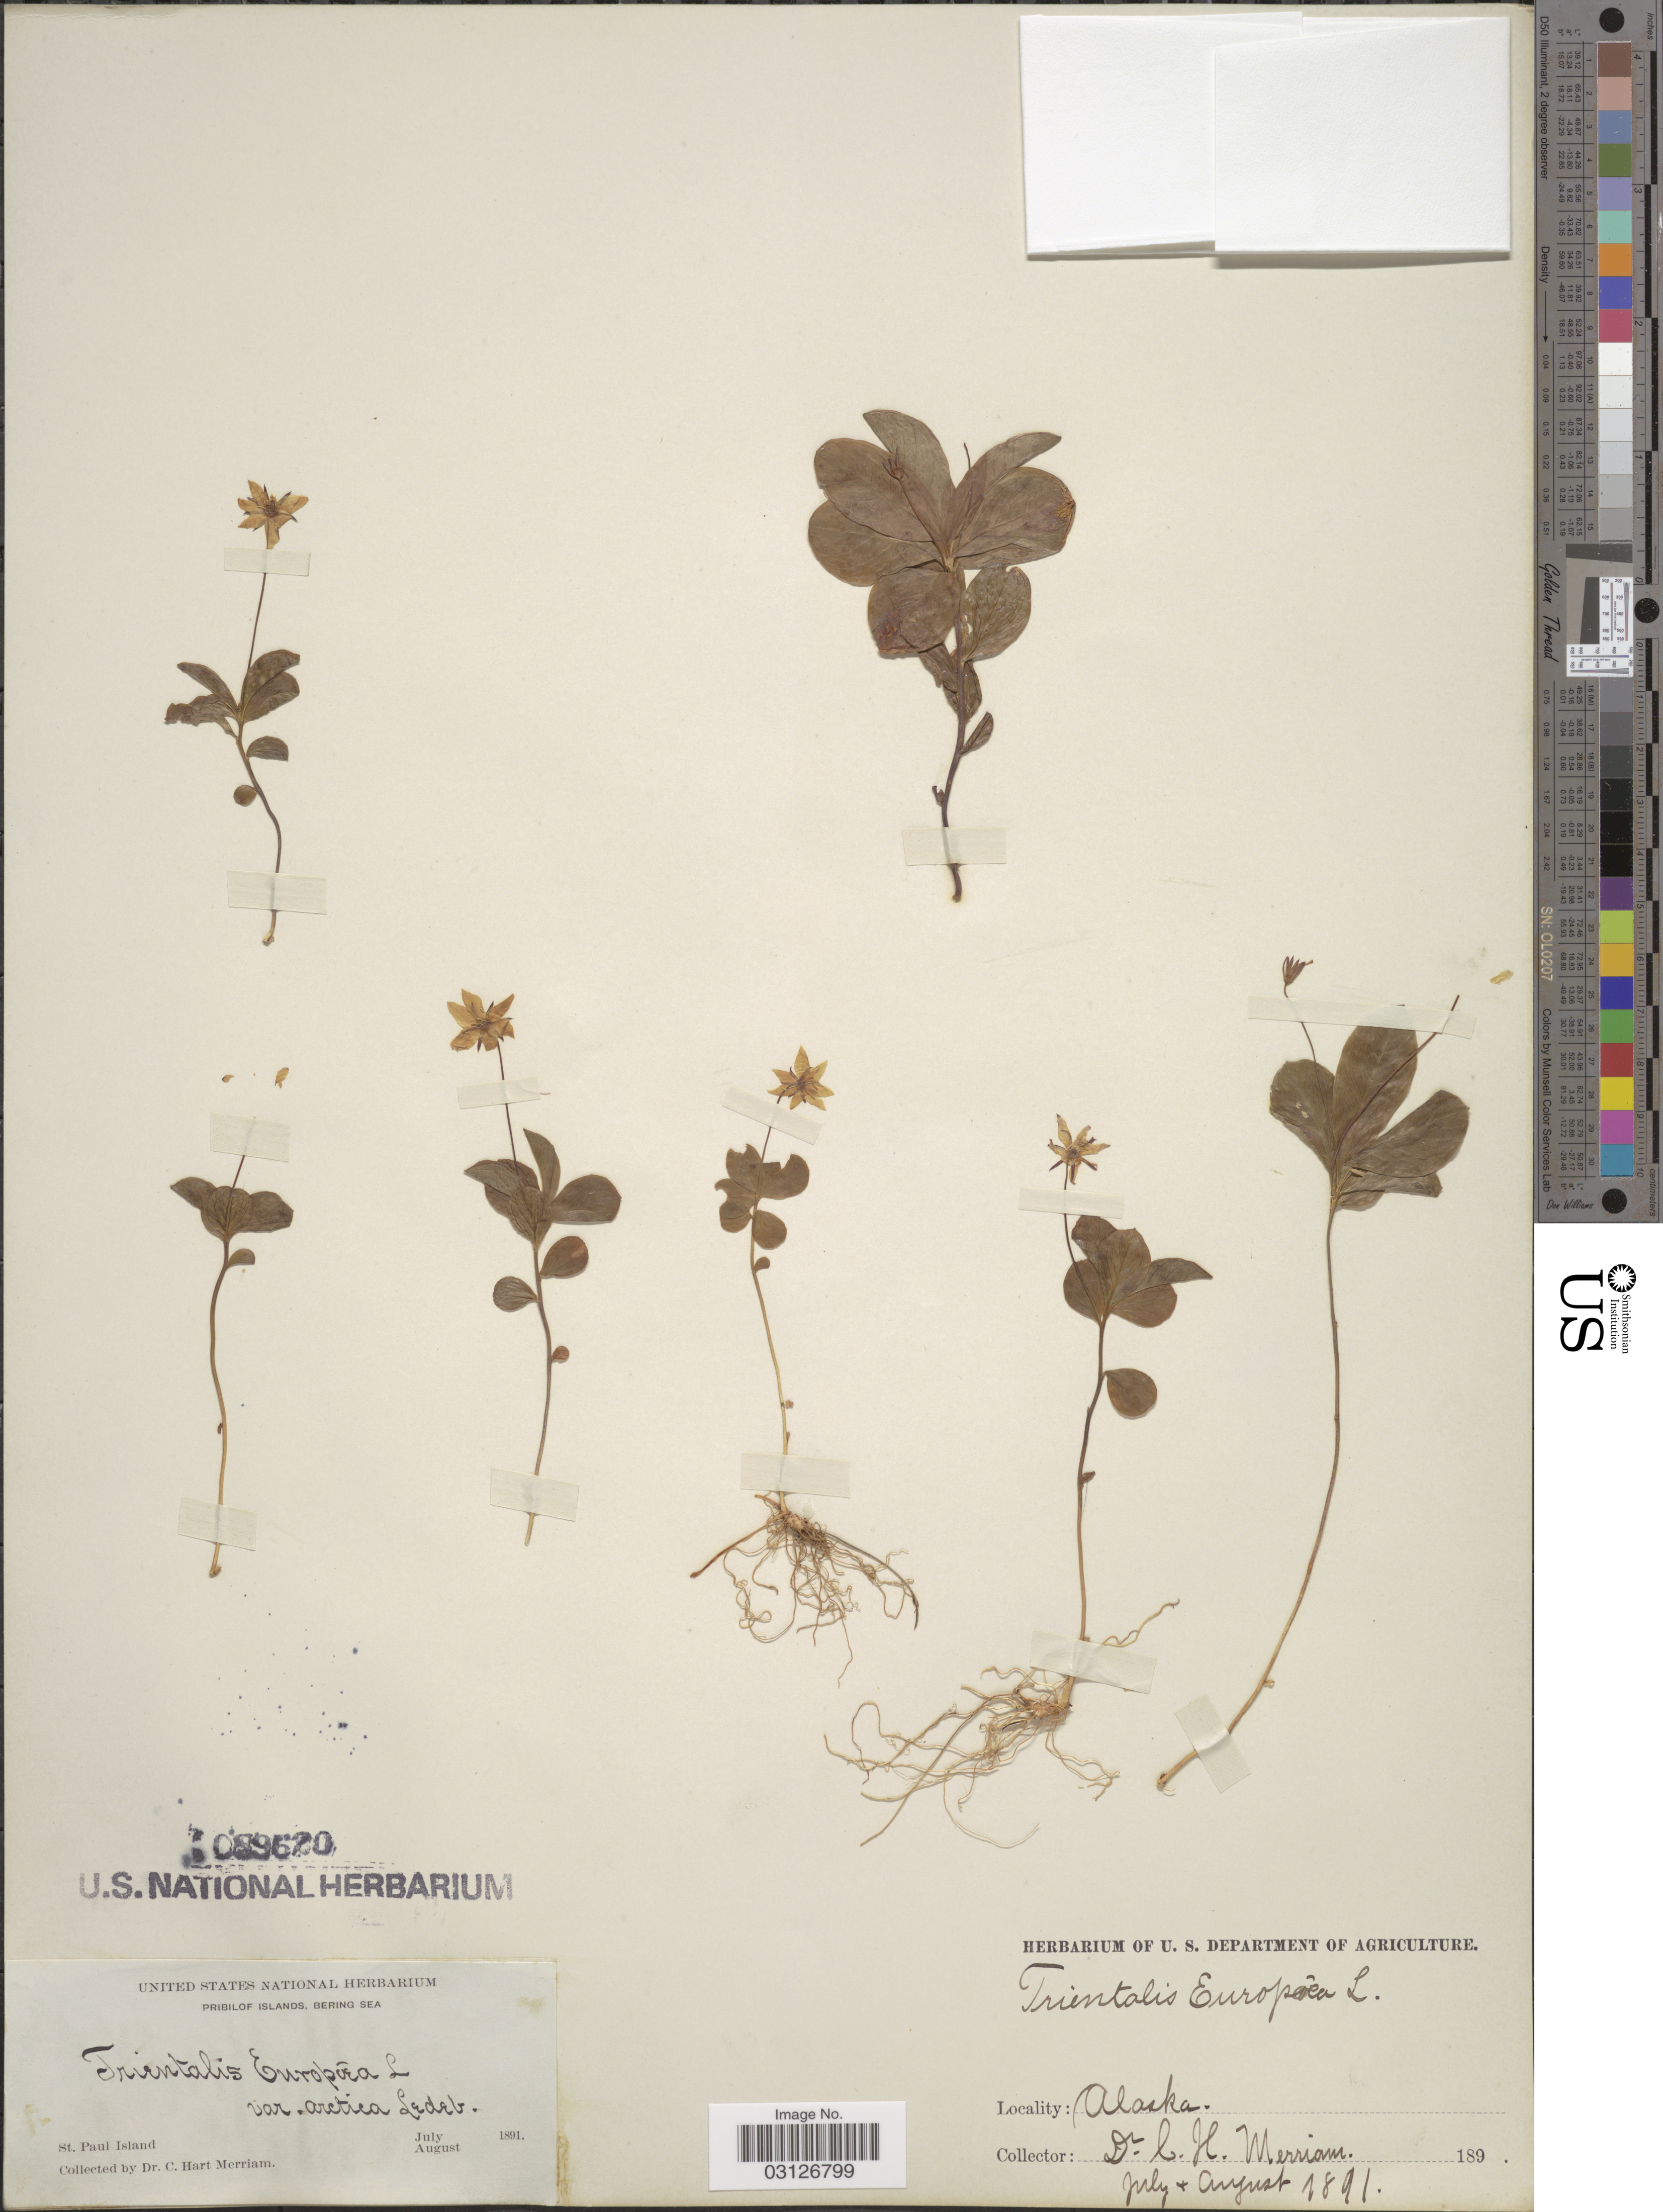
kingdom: Plantae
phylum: Tracheophyta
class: Magnoliopsida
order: Ericales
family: Primulaceae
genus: Trientalis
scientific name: Trientalis europaea subsp. arctica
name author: (Fisch. ex Hook.) Hultén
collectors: C. Merriam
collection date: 1891-07/1891-08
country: United States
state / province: Alaska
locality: Pribilof Islands, Bering Sea. St. Paul Island.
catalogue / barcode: US 89620